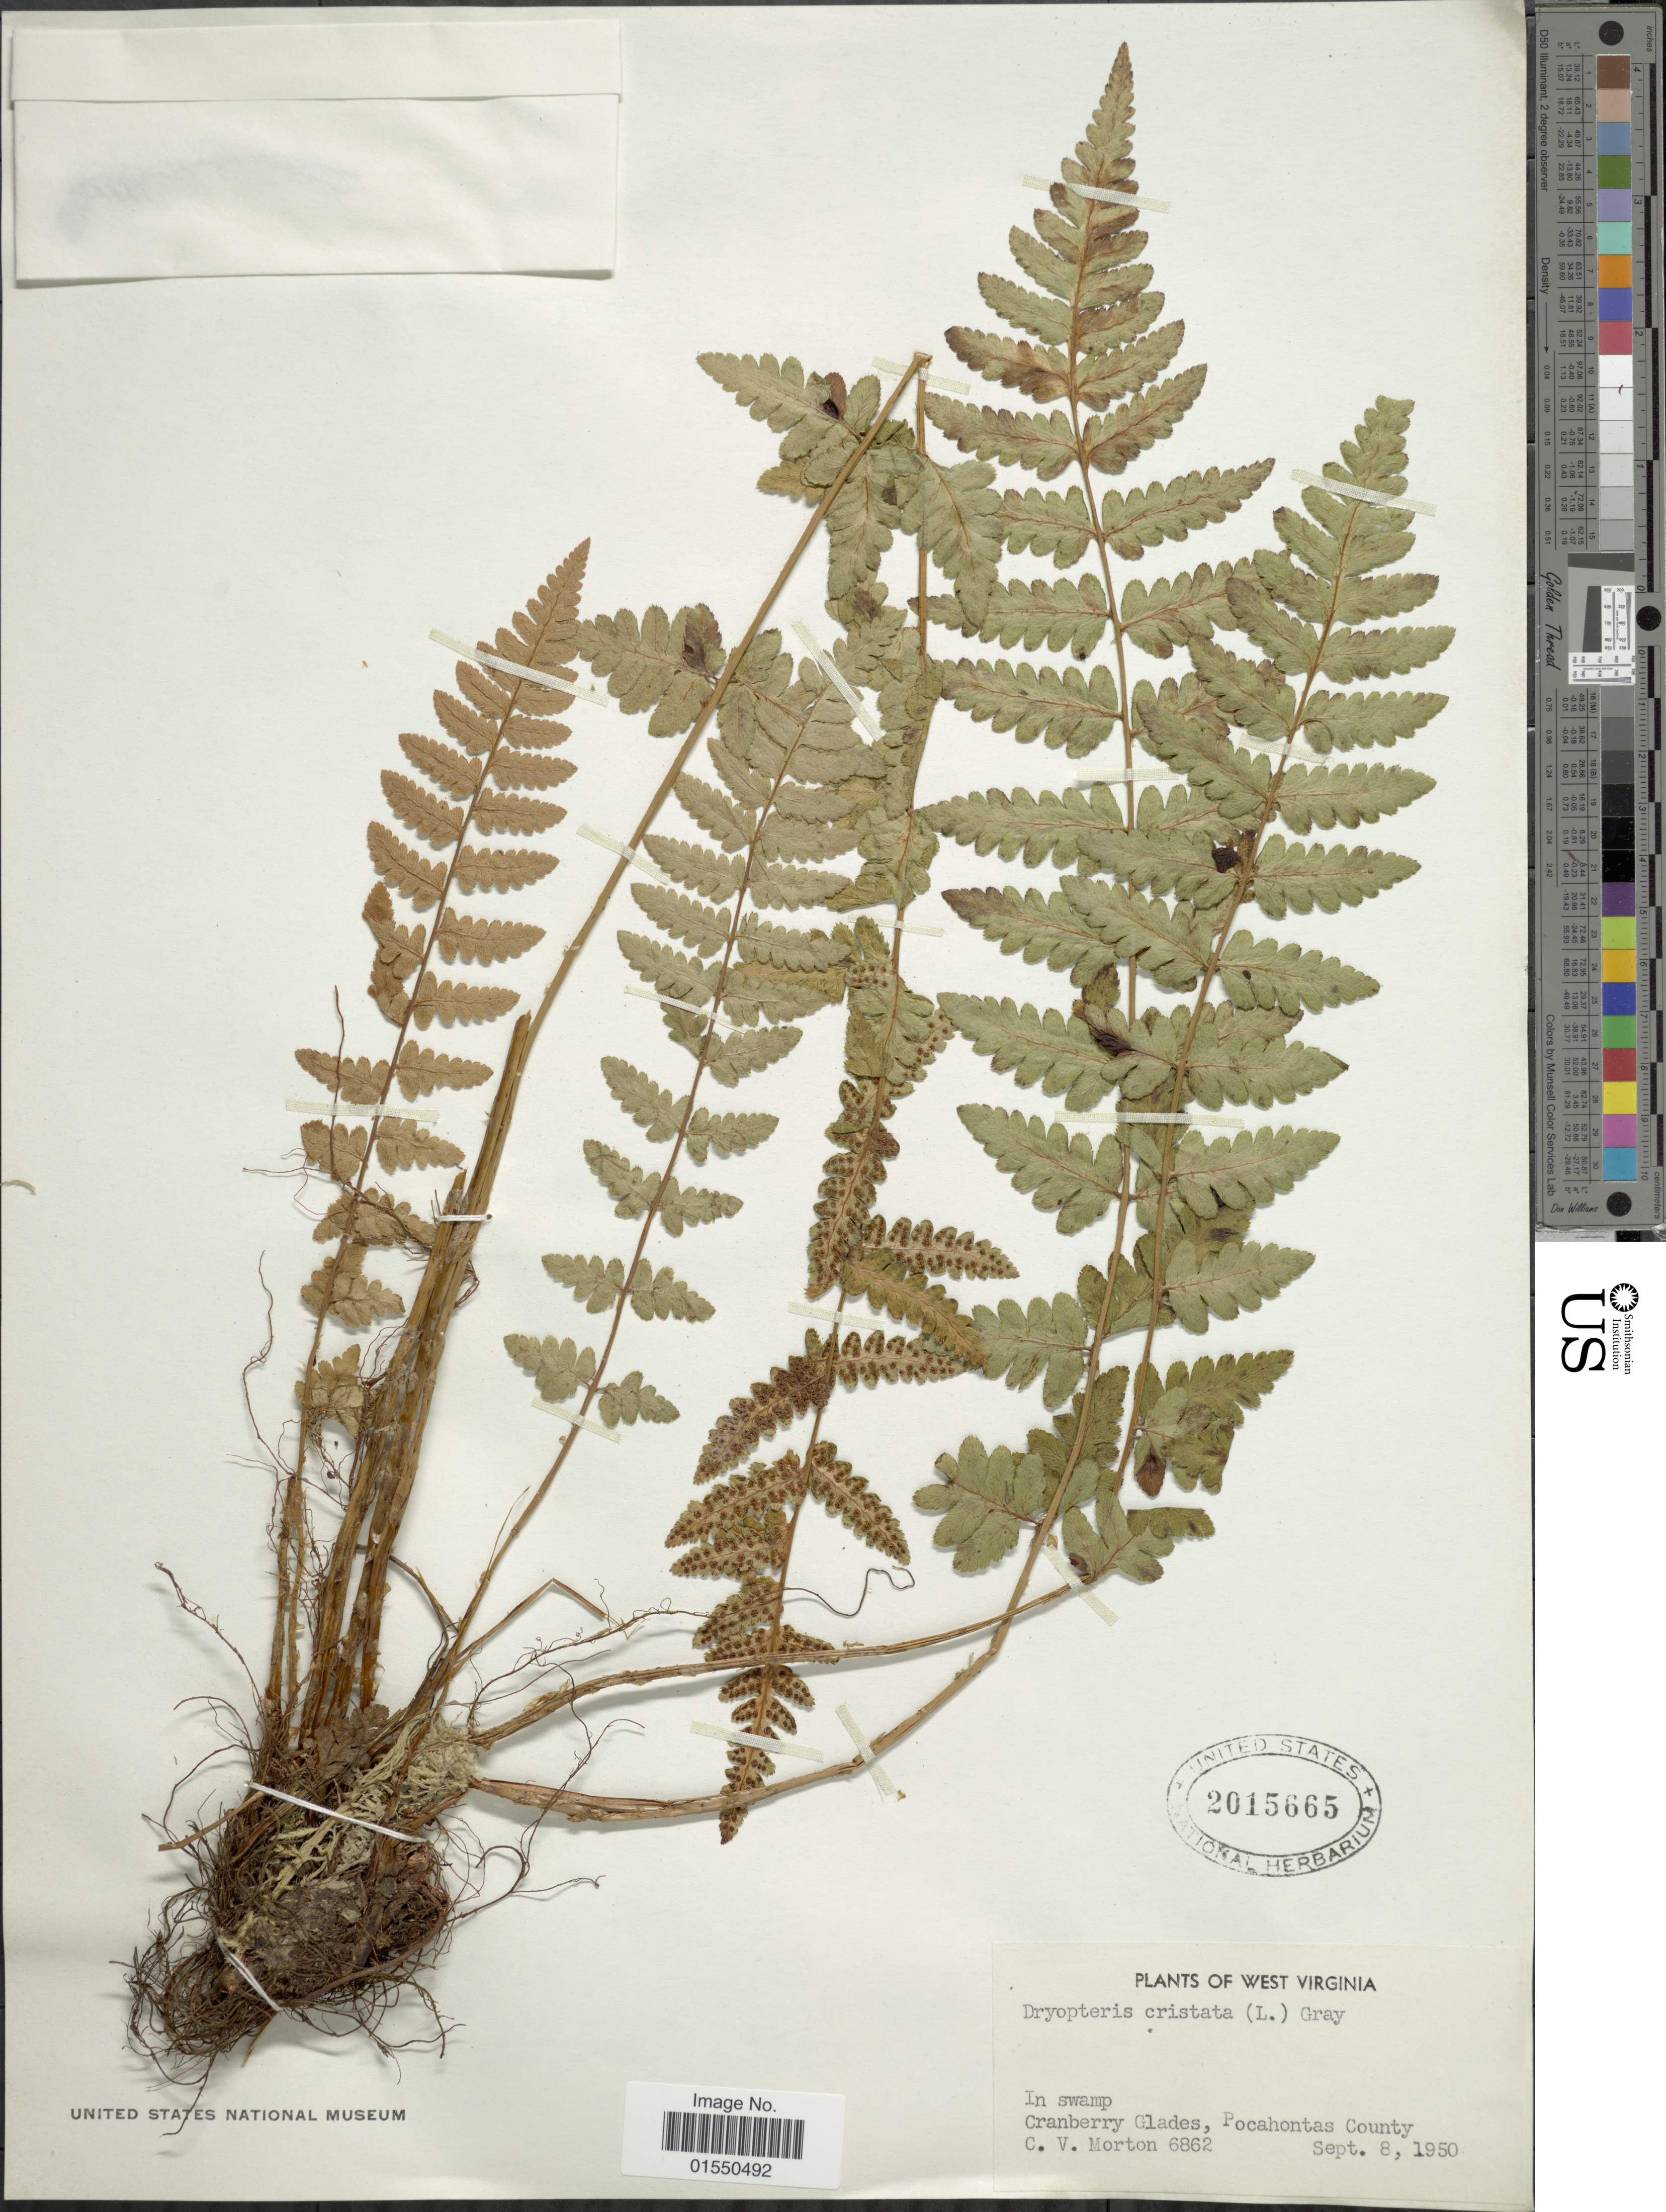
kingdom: Plantae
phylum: Tracheophyta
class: Polypodiopsida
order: Polypodiales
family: Dryopteridaceae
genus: Dryopteris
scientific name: Dryopteris cristata var. spinulosa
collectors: C. V. Morton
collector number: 6862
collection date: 1950-09-08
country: United States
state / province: West Virginia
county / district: Pocahontas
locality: In swamp, Cranberry Glades, Pocahontas County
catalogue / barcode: US 2015665